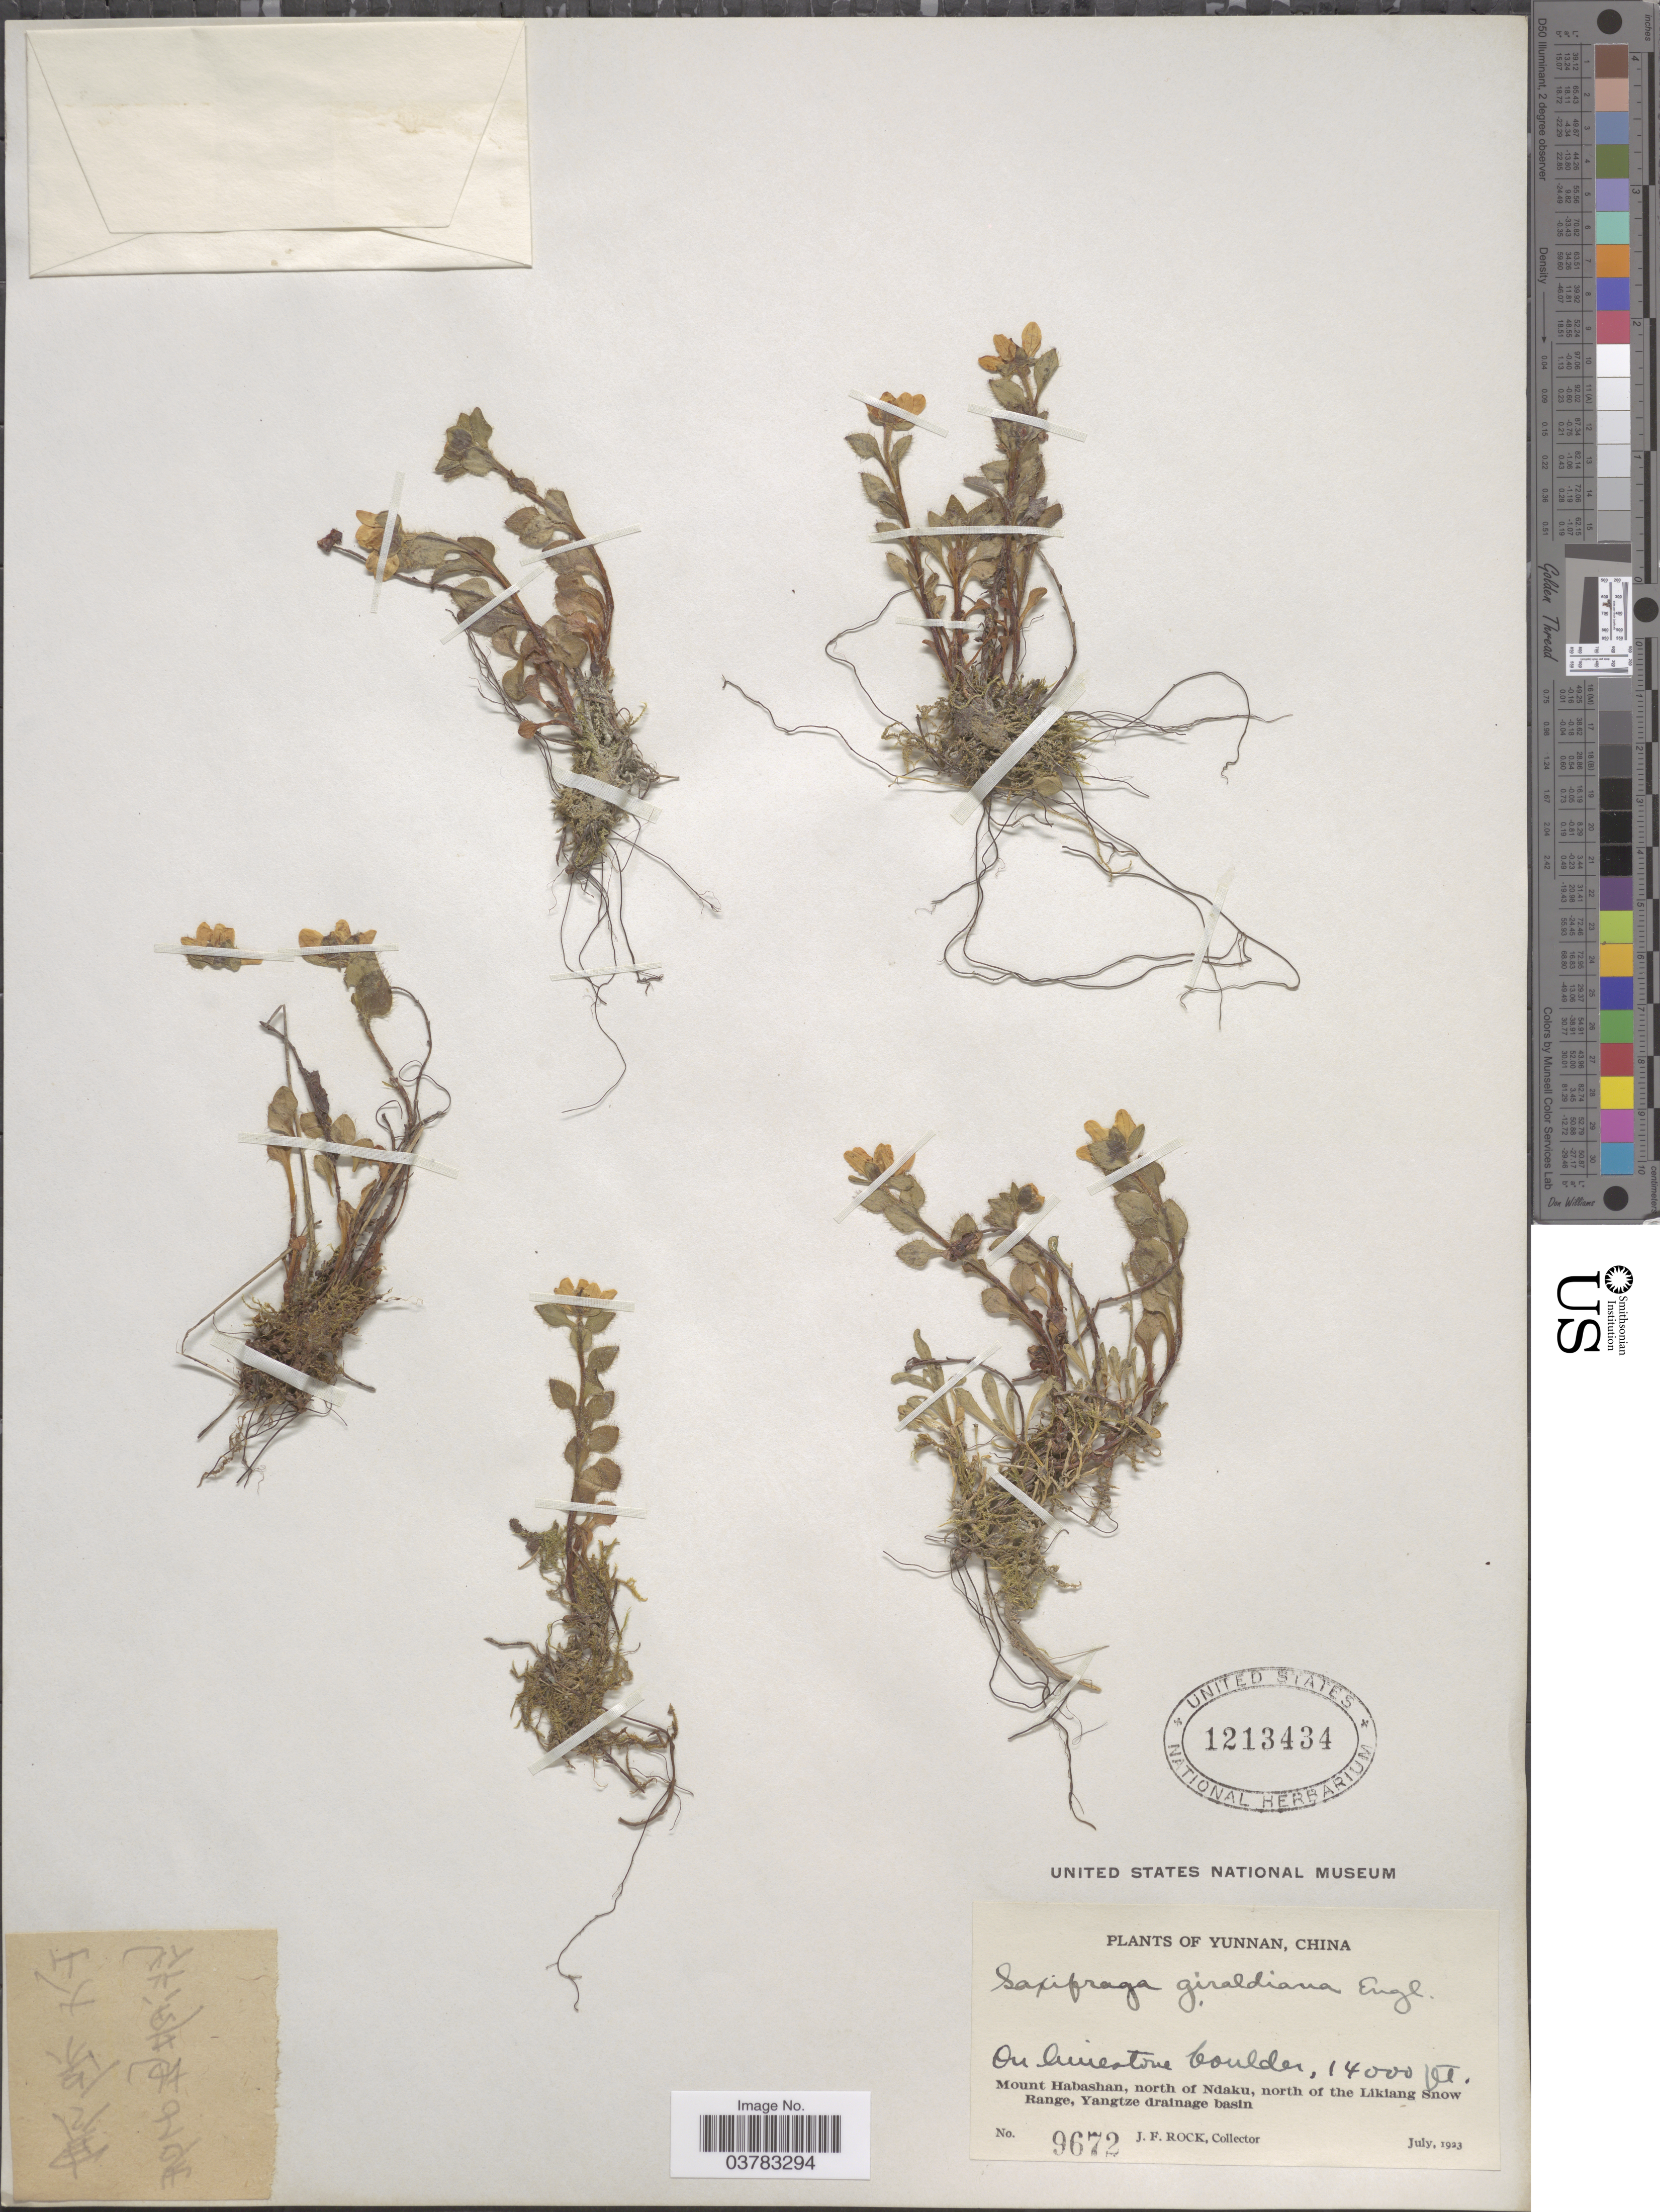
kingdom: Plantae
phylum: Tracheophyta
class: Magnoliopsida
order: Saxifragales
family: Saxifragaceae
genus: Saxifraga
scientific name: Saxifraga giraldiana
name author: Engl.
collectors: J. Rock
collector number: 9672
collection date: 1923-07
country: China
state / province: Yunnan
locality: On limestone border. Mount Habashan, north of Ndaku, north of Likiang Snow Range, Yangtze drainage basin.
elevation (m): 4267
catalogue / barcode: US 1213434